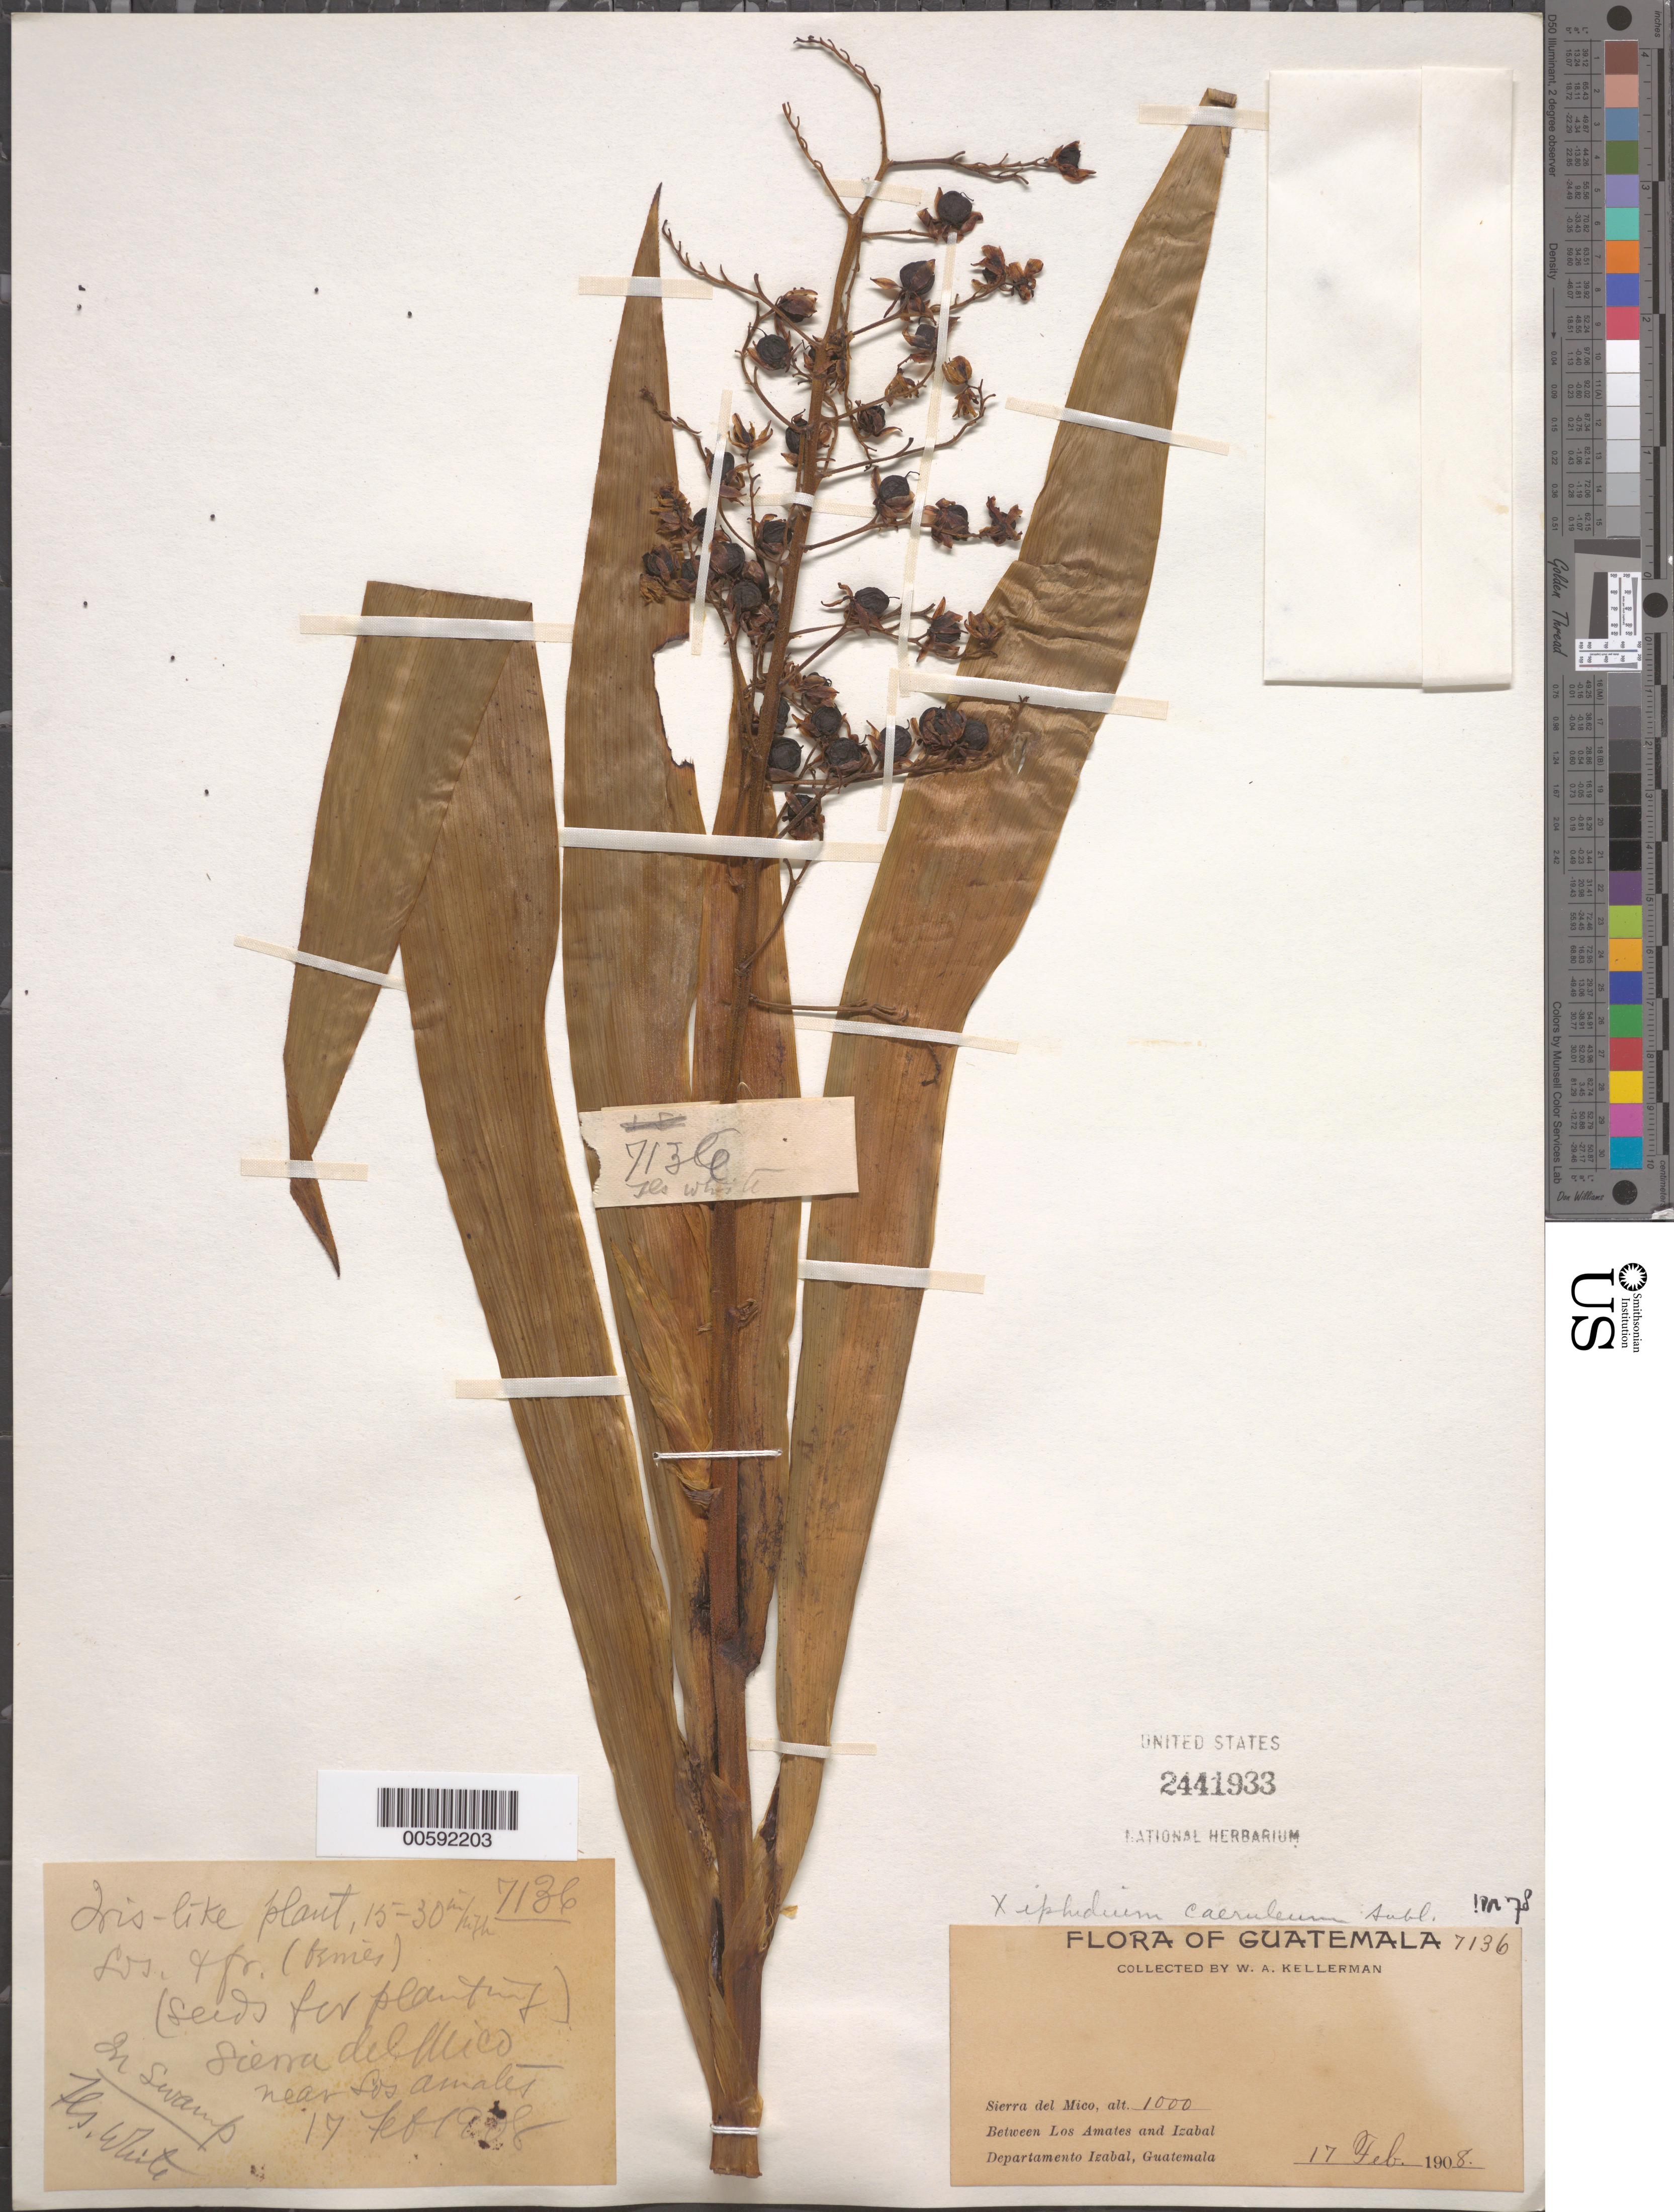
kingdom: Plantae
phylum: Tracheophyta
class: Liliopsida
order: Commelinales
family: Haemodoraceae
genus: Xiphidium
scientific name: Xiphidium caeruleum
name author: Aubl.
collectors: W. A. Kellerman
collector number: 7136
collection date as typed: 17 Feb 1908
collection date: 1908-02-17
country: Guatemala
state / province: Izabal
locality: Between Los Amates and Izabal, Sierra del Mico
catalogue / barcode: US 2441933